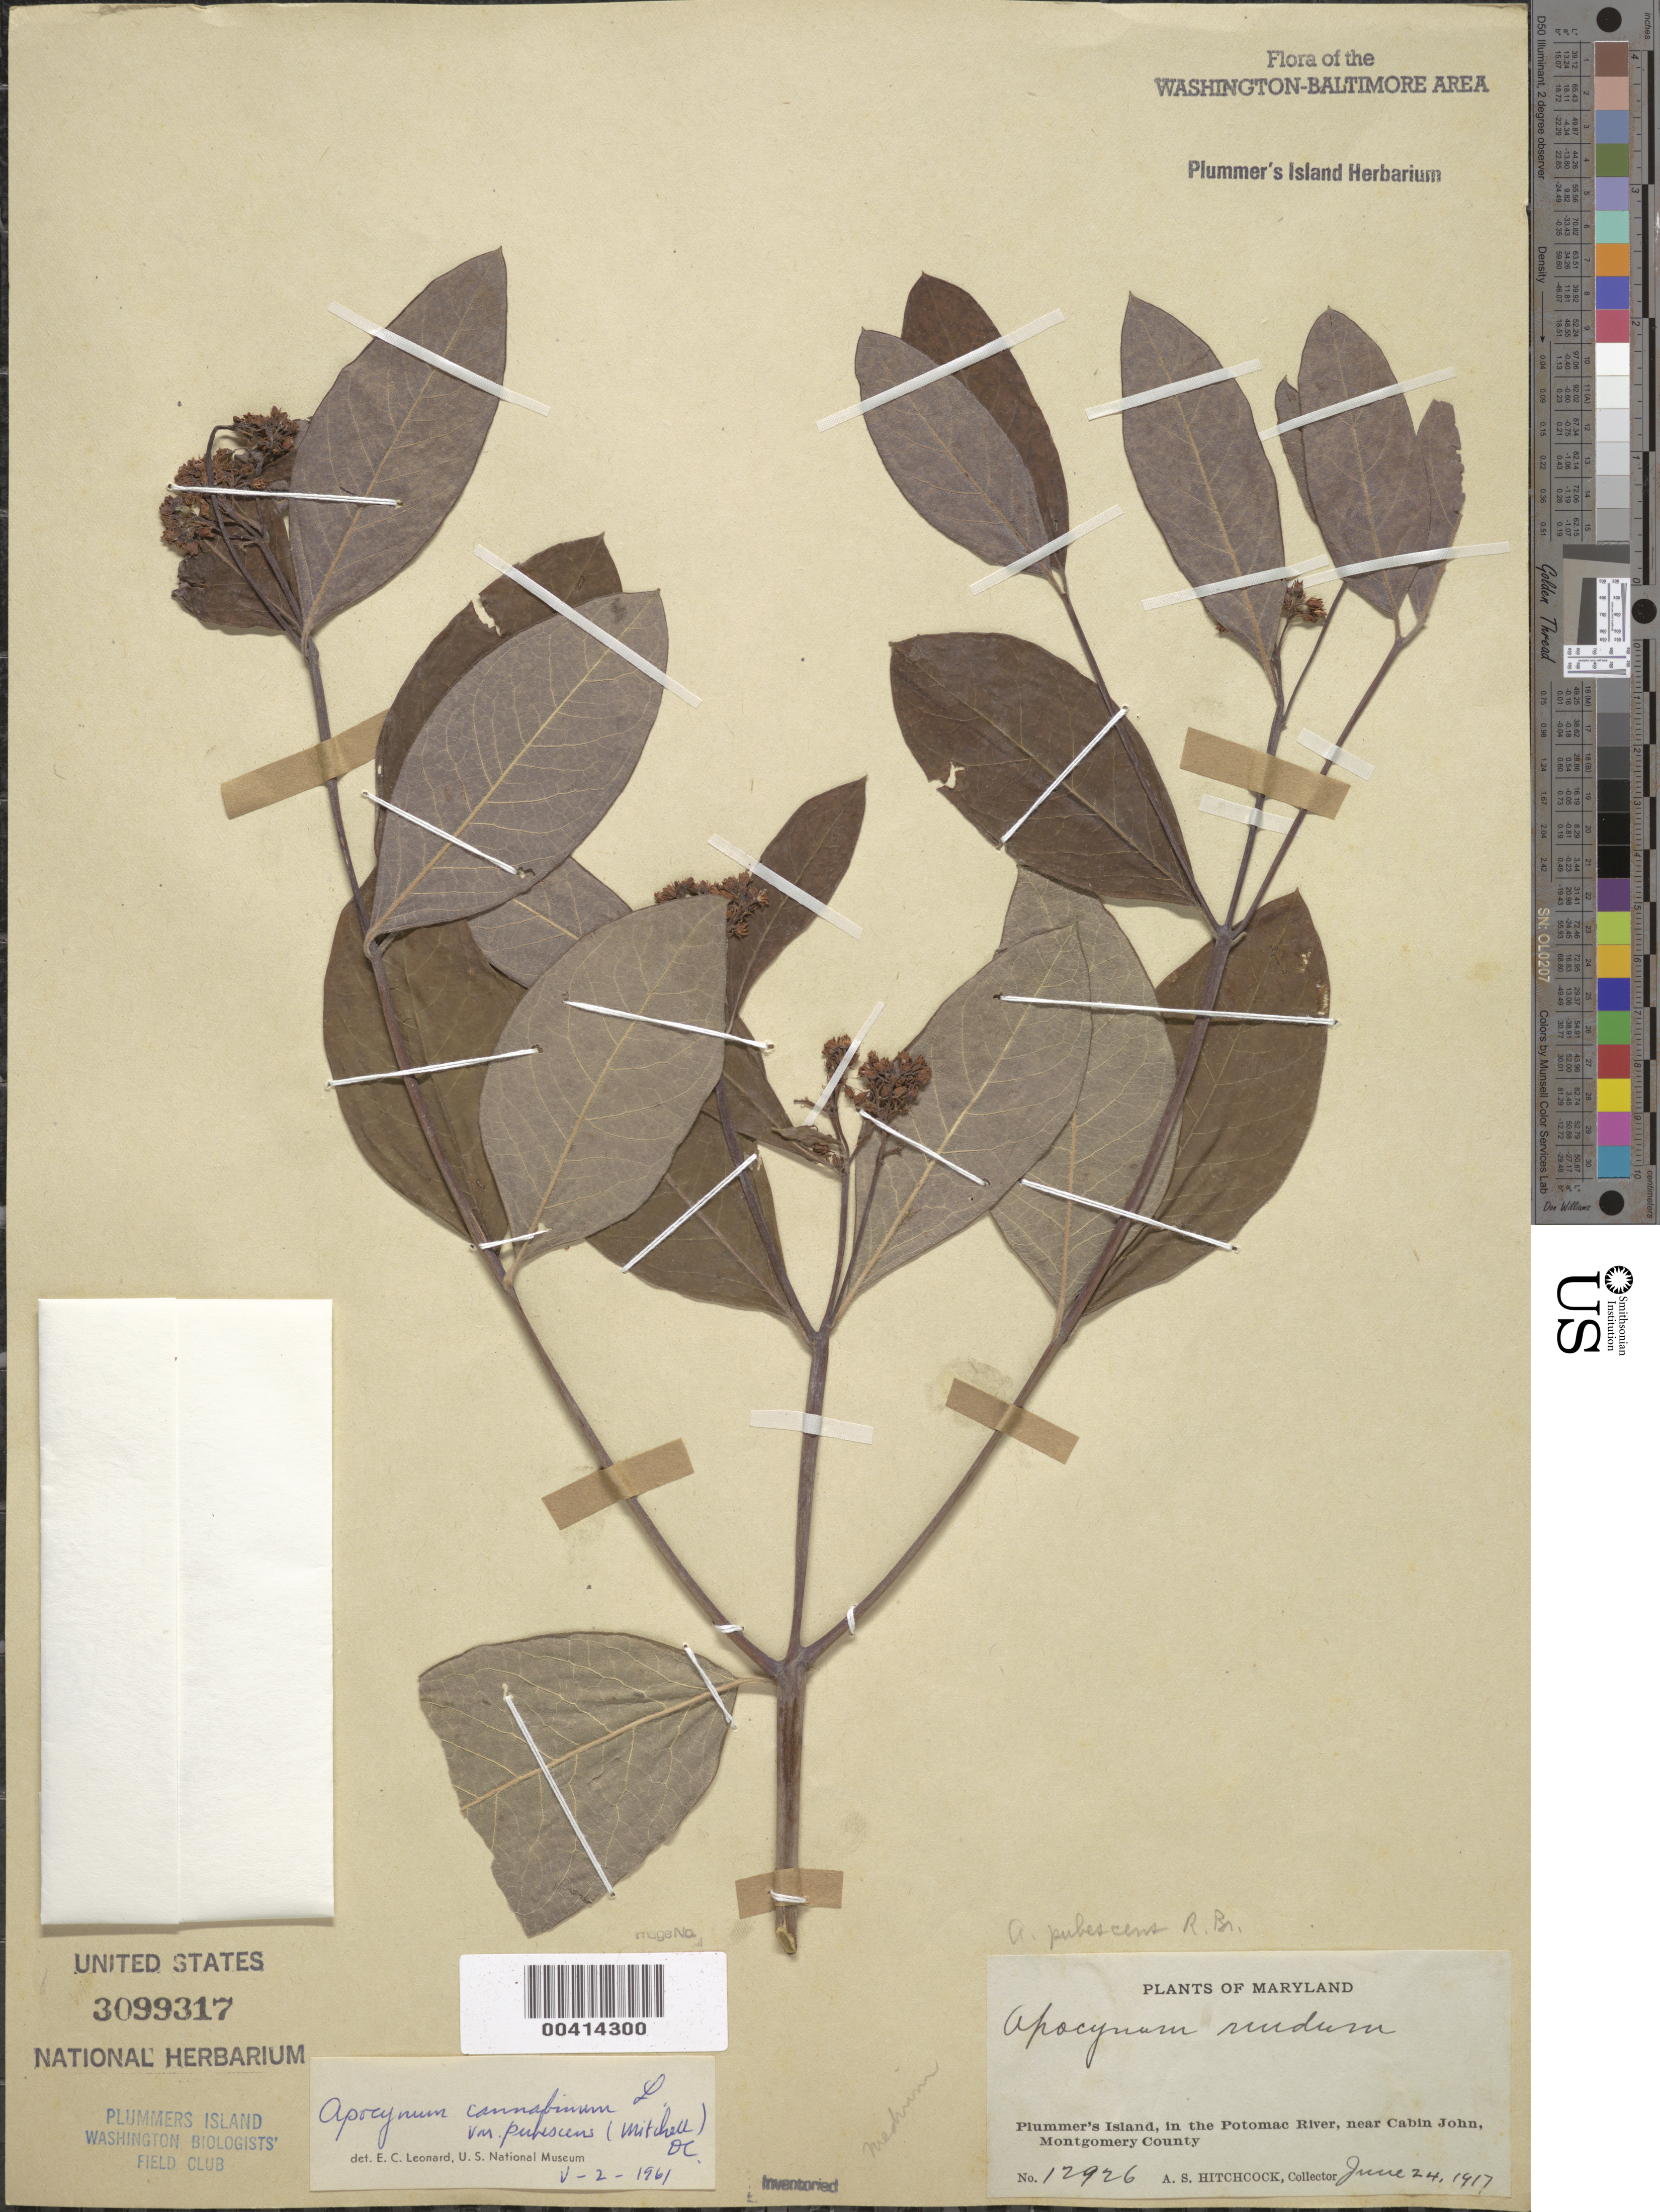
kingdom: Plantae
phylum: Tracheophyta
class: Magnoliopsida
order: Gentianales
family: Apocynaceae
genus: Apocynum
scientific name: Apocynum cannabinum var. pubescens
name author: (Mitch. ex R. Br.) A. DC.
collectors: A. S. Hitchcock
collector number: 12926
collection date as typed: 24 Jun 1917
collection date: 1917-06-24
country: United States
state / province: Maryland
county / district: Montgomery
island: Plummers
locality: Plummer's Island C. & O. Canal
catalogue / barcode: US 3099317